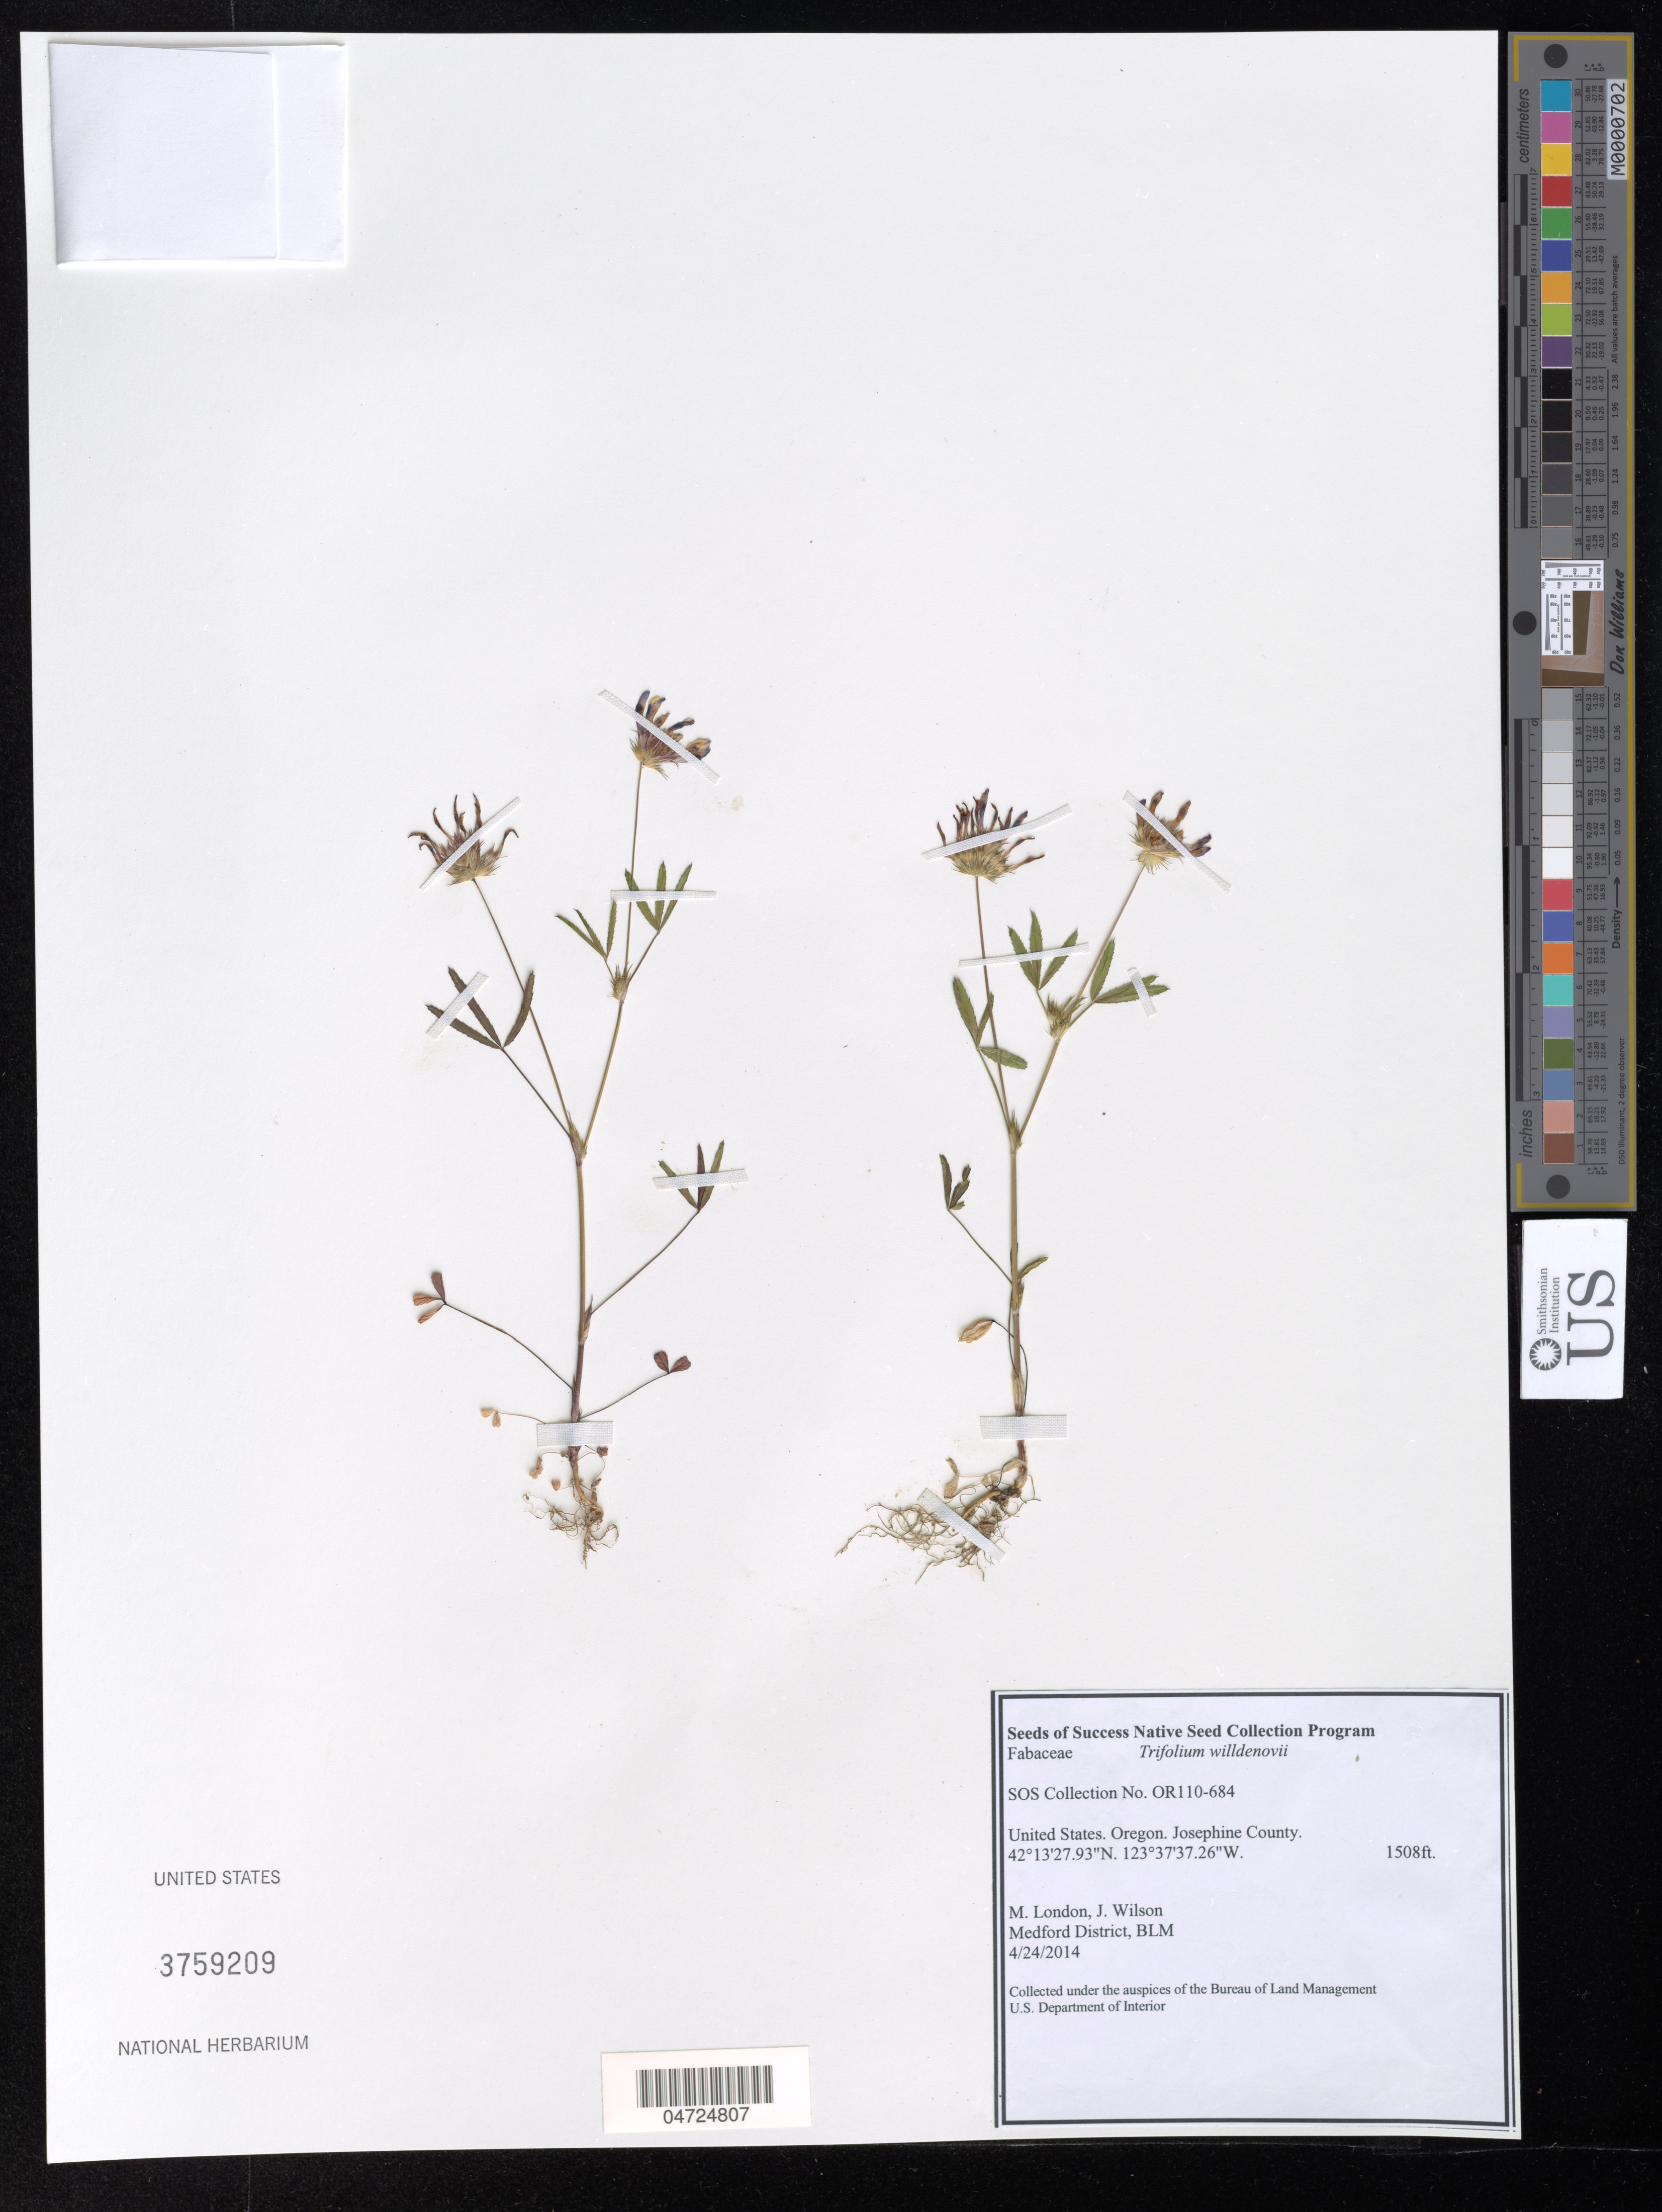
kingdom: Plantae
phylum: Tracheophyta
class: Magnoliopsida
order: Fabales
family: Fabaceae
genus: Trifolium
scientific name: Trifolium willdenovii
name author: Spreng.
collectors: M. London & J. Wilson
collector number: OR110-684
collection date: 2014-04-24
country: United States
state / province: Oregon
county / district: Josephine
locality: Josephine County.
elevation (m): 460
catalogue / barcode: US 3759209